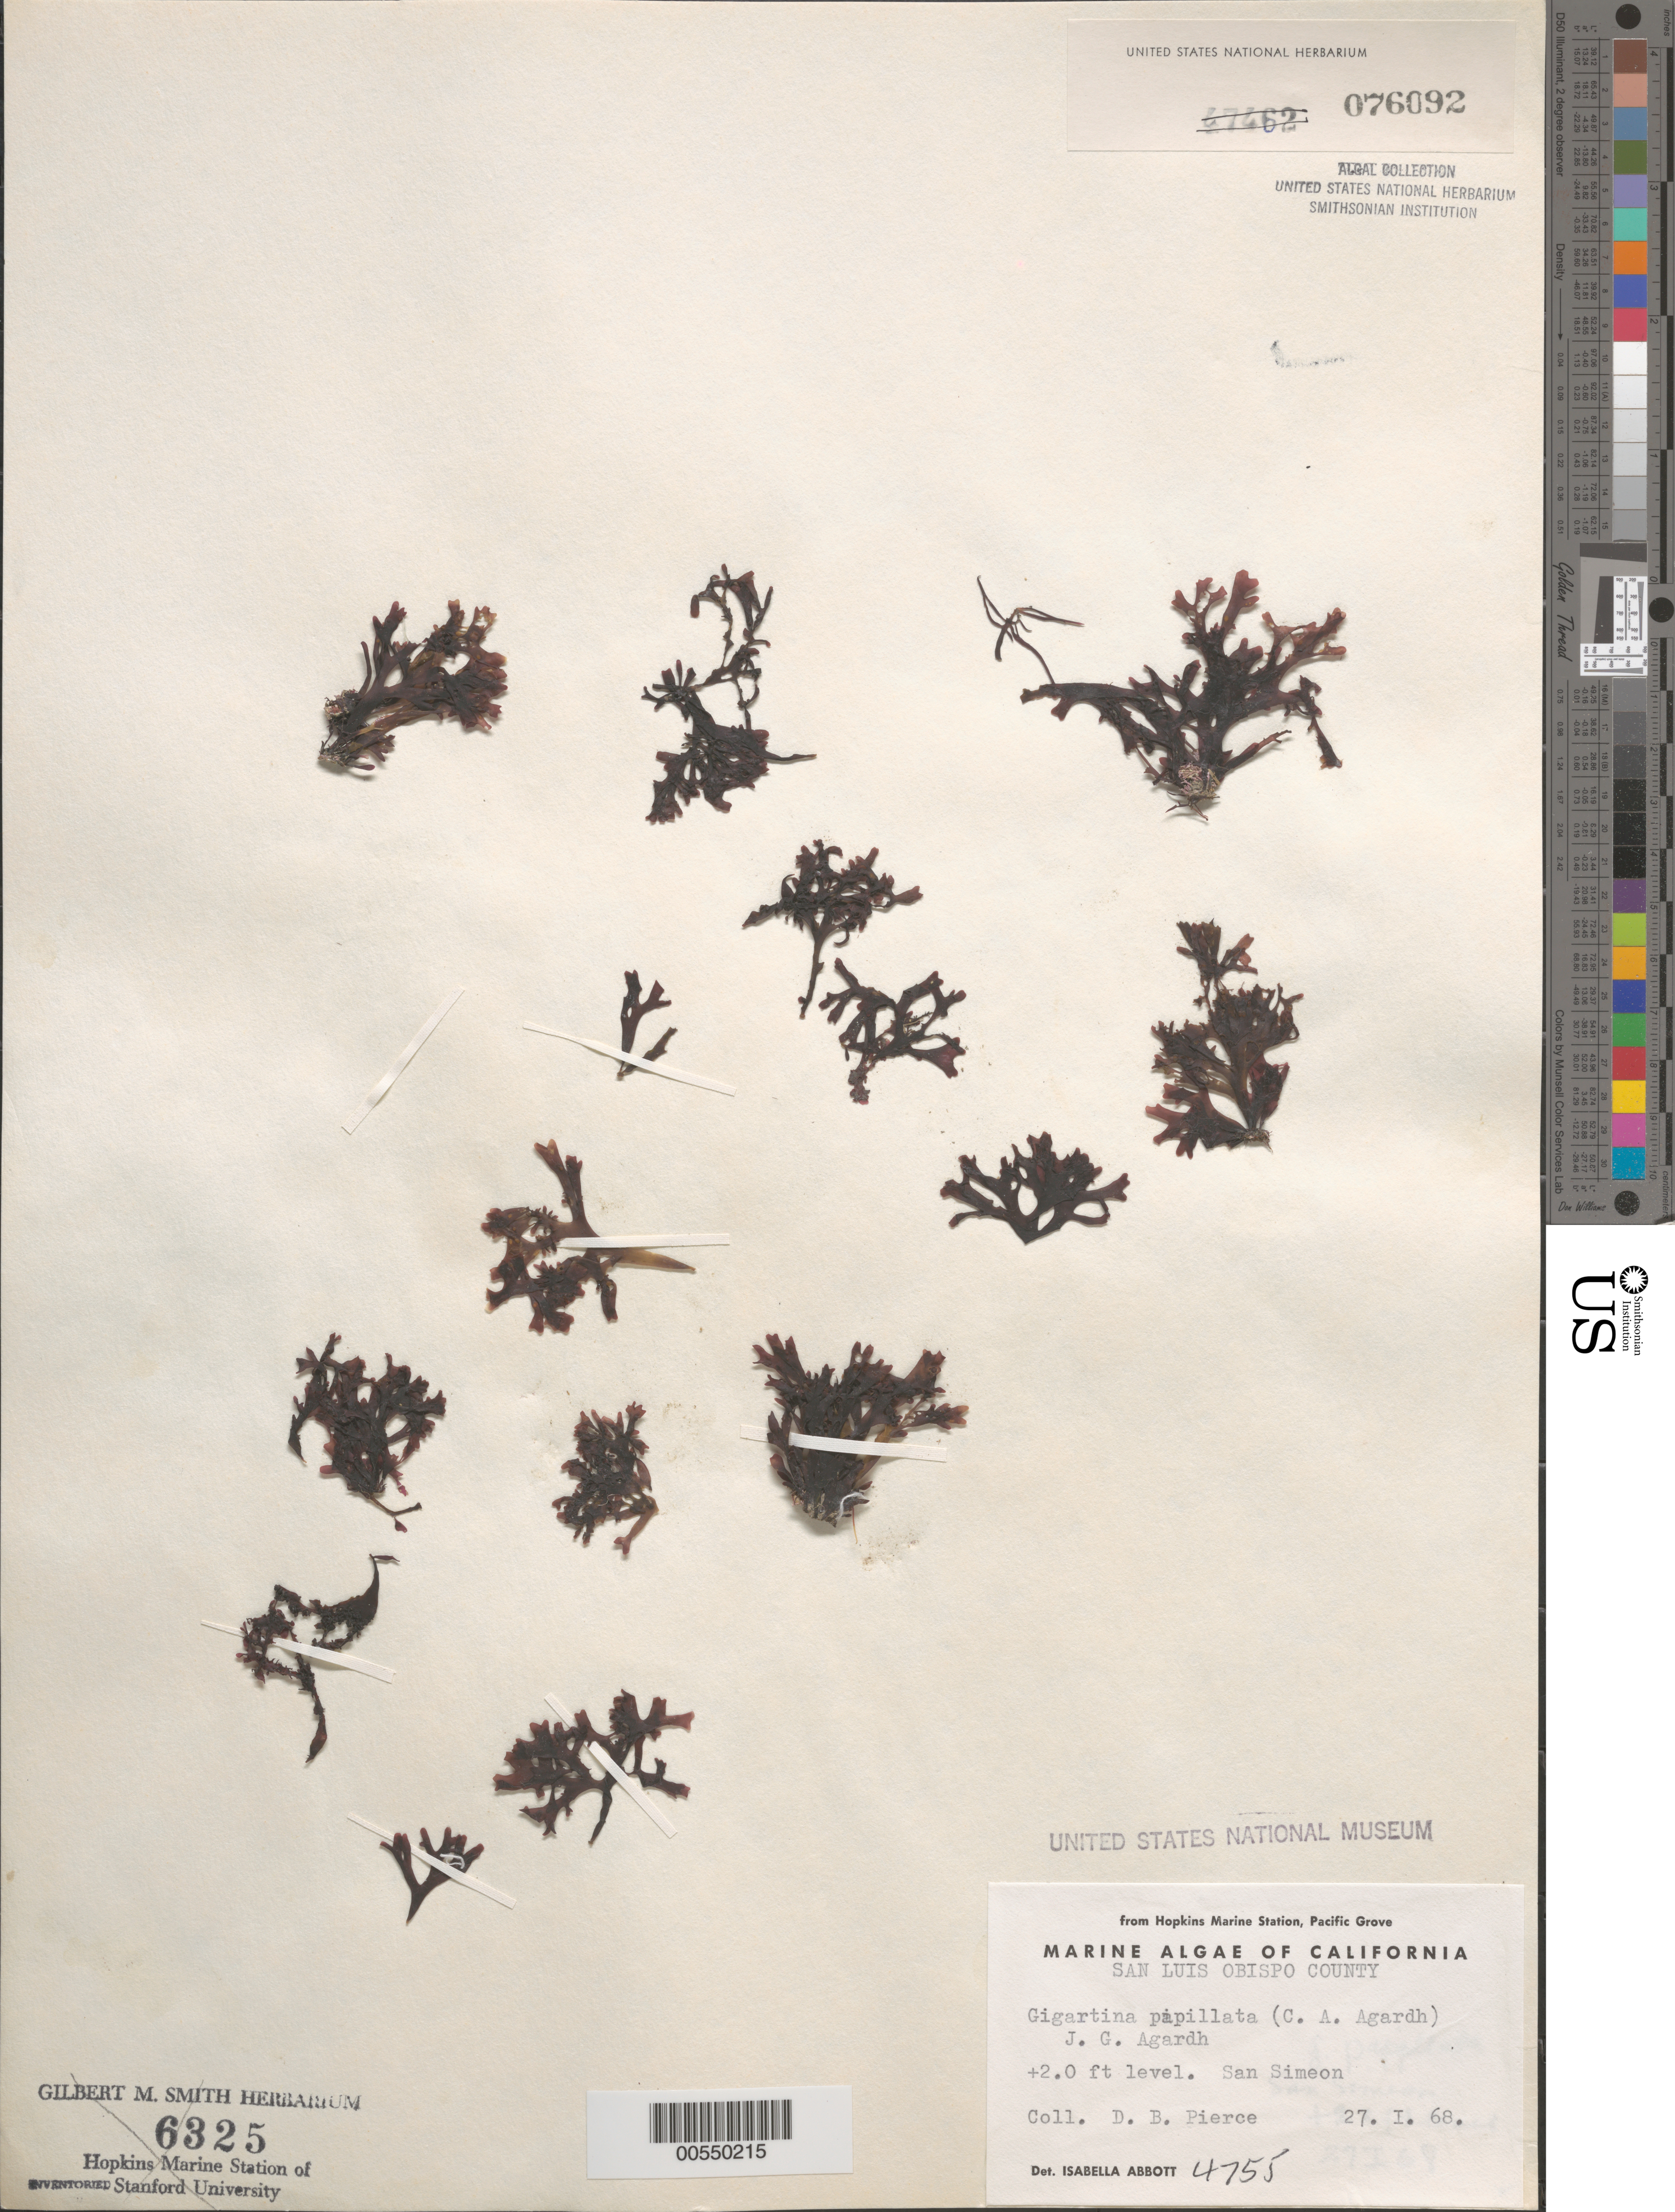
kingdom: Plantae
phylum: Rhodophyta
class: Florideophyceae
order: Gigartinales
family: Phyllophoraceae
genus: Mastocarpus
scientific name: Mastocarpus papillatus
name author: (C. Agardh) Kütz.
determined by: Algae name updating Project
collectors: D. Pierce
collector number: IAA 4755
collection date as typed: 27 Jan 1968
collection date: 1968-01-27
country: United States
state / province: California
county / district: San Luis Obispo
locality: San Simeon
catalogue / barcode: US 76092